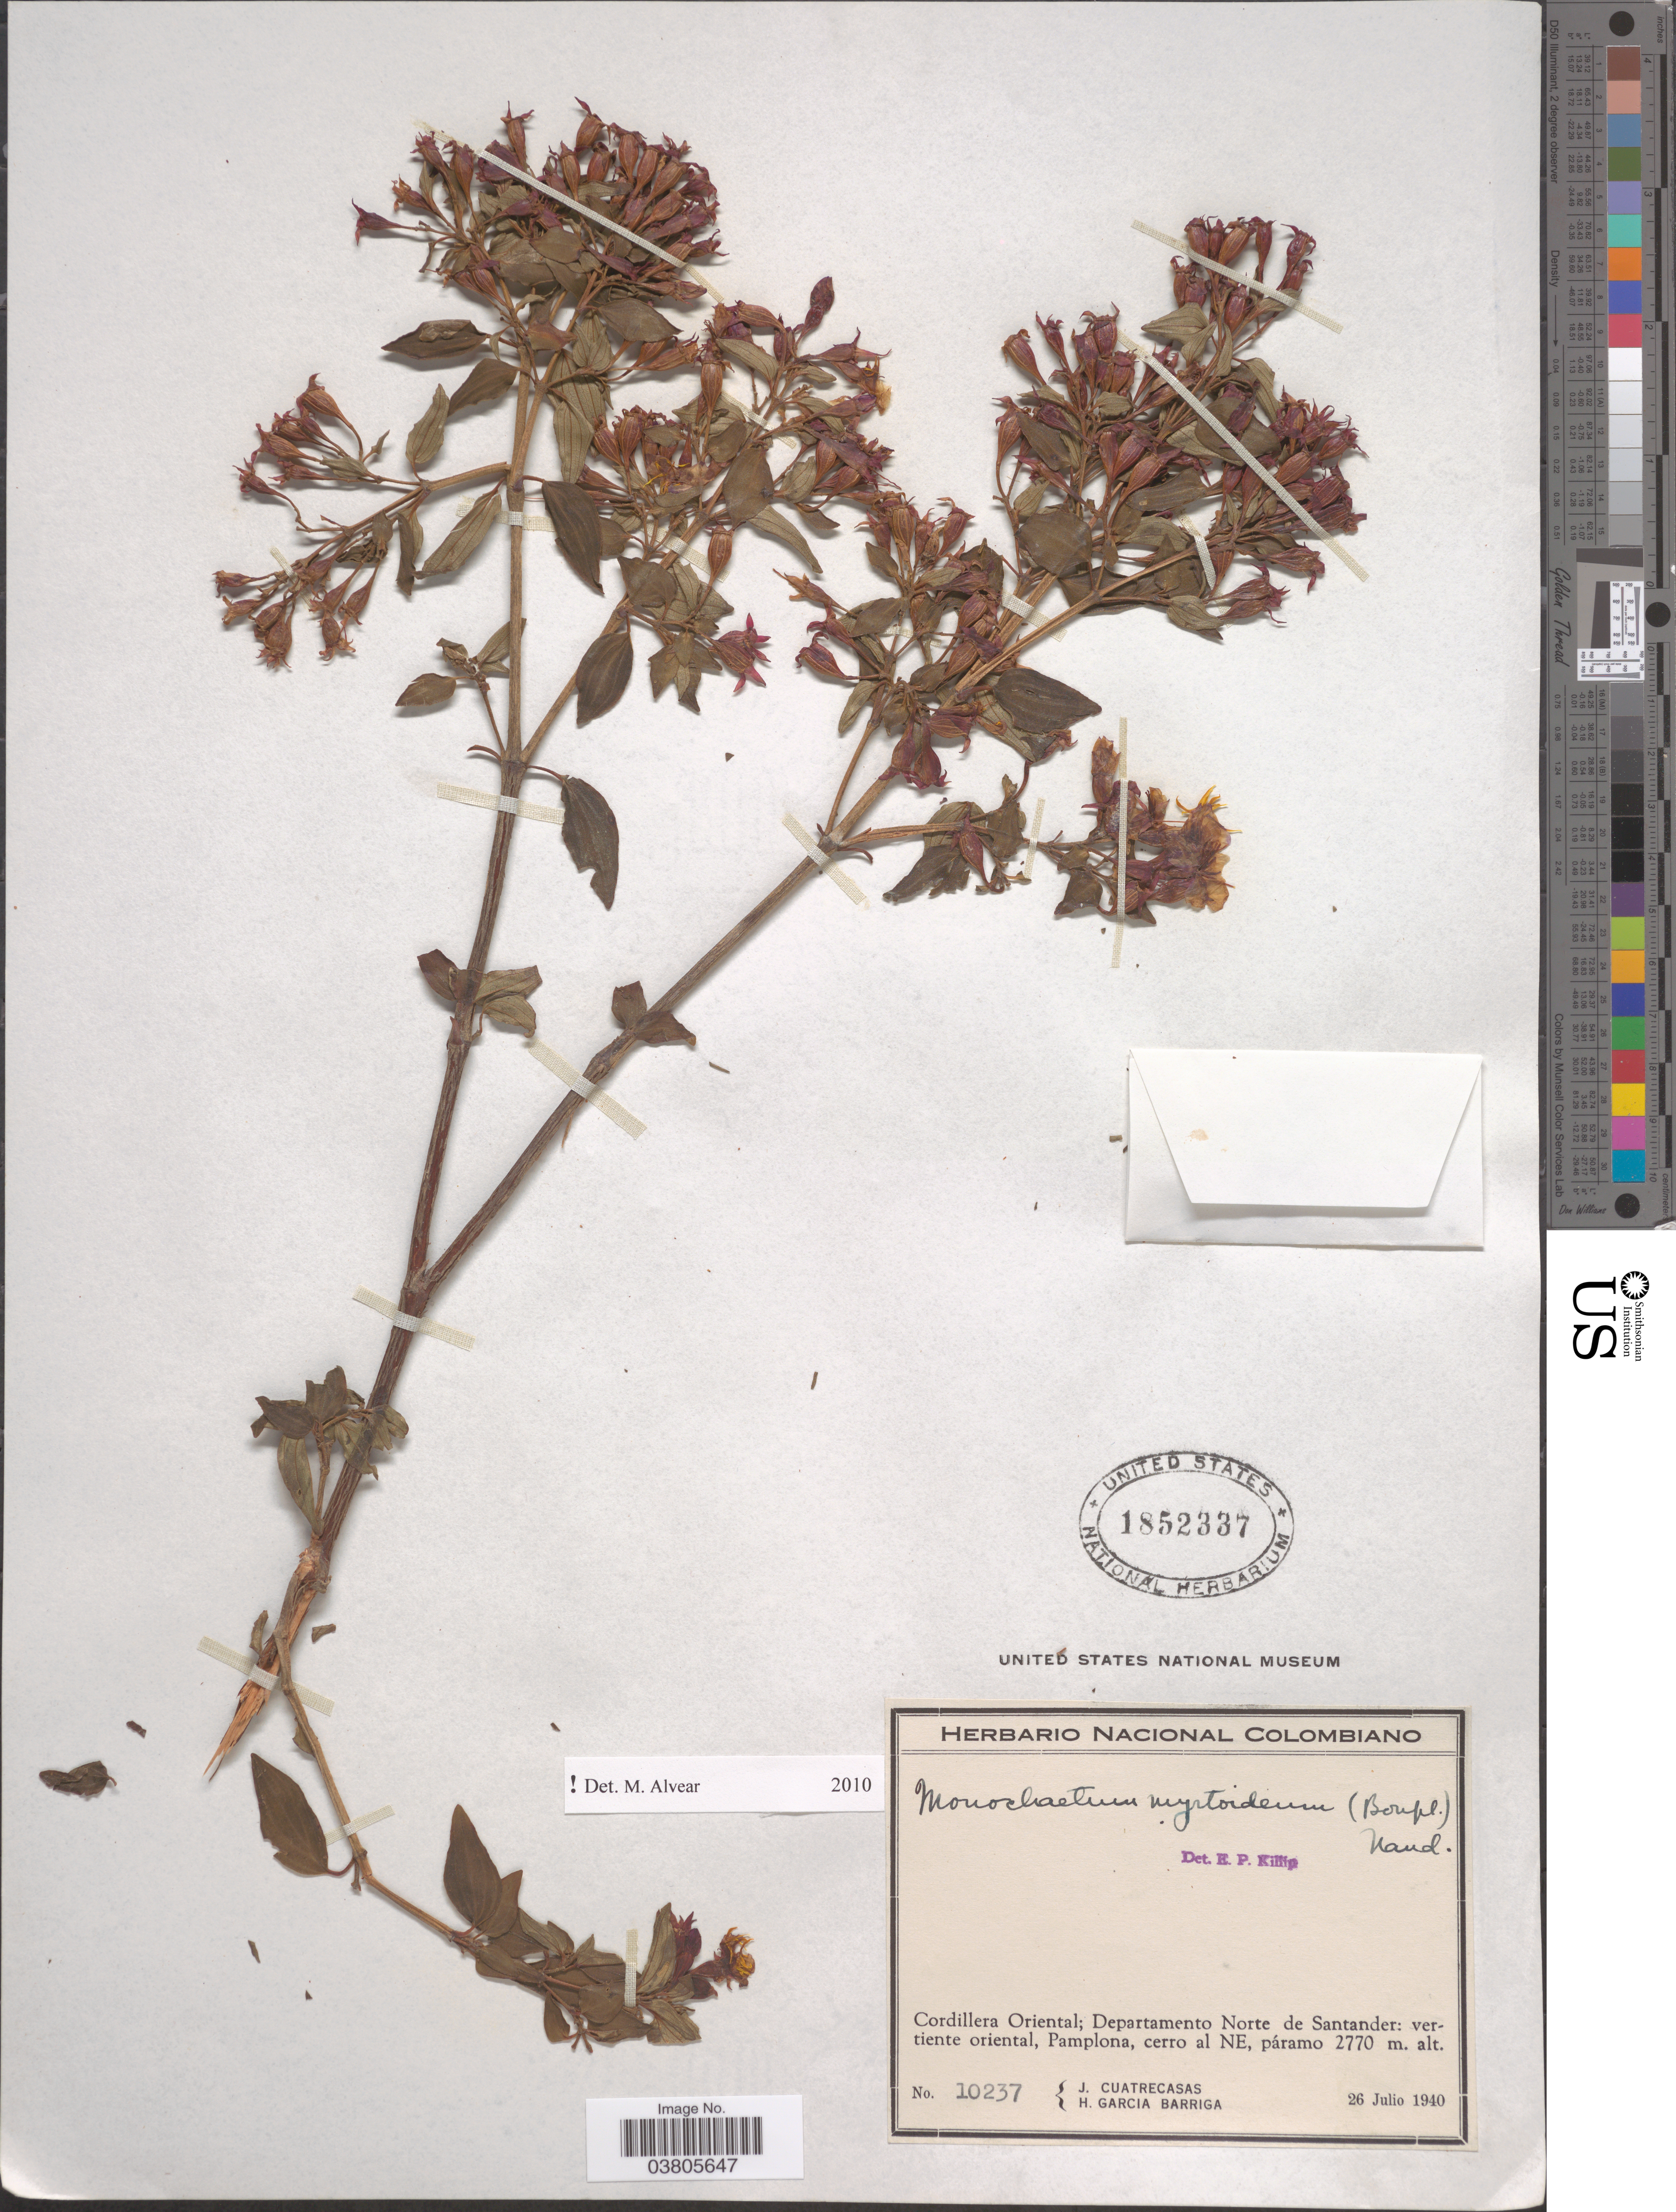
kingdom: Plantae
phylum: Tracheophyta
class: Magnoliopsida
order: Myrtales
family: Melastomataceae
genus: Monochaetum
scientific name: Monochaetum myrtoideum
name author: Naudin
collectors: J. Cuatrecasas & H. García Barriga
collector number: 10237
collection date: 1940-07-26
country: Colombia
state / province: Norte de Santander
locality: Cordillera Oriental: Departamento Norte de Santander: vertiente oriental, Pamplona, cerro al NE.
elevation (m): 2770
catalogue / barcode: US 1852337